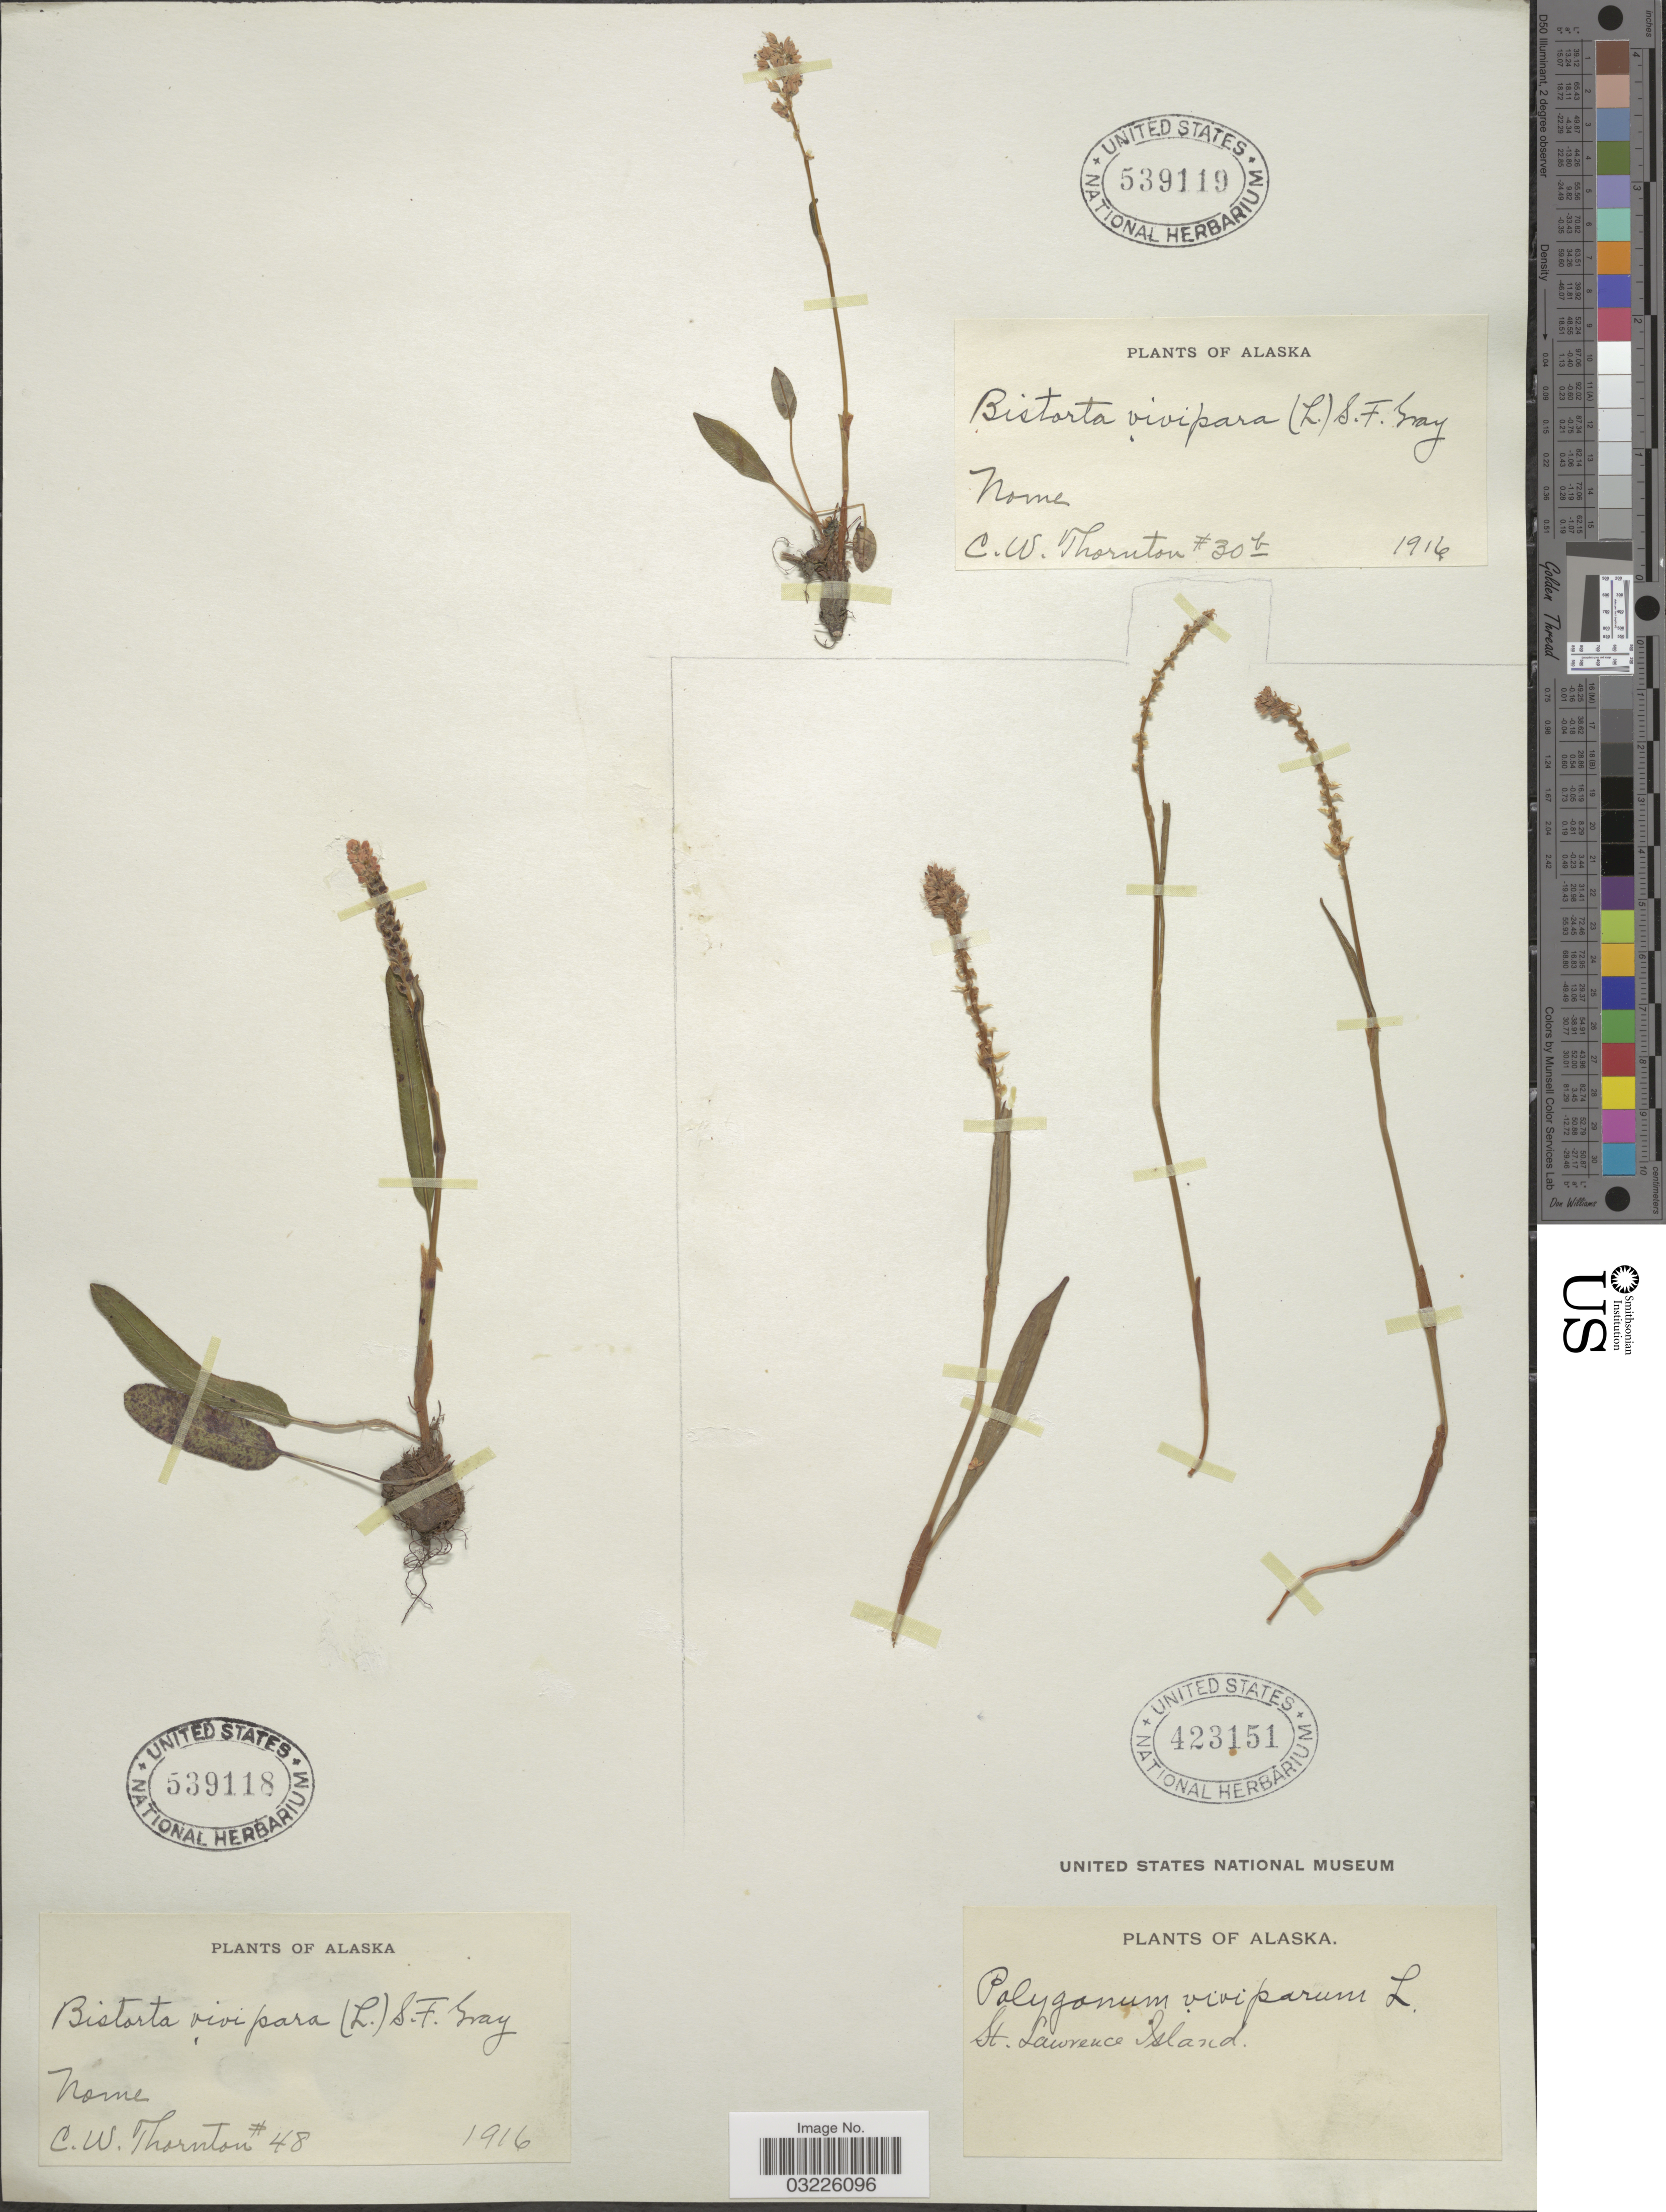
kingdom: Plantae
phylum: Tracheophyta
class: Magnoliopsida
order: Caryophyllales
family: Polygonaceae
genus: Bistorta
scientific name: Bistorta vivipara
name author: (L.) Delarbre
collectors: C. Thornton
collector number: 48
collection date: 1916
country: United States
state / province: Alaska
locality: Nome.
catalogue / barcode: US 539118